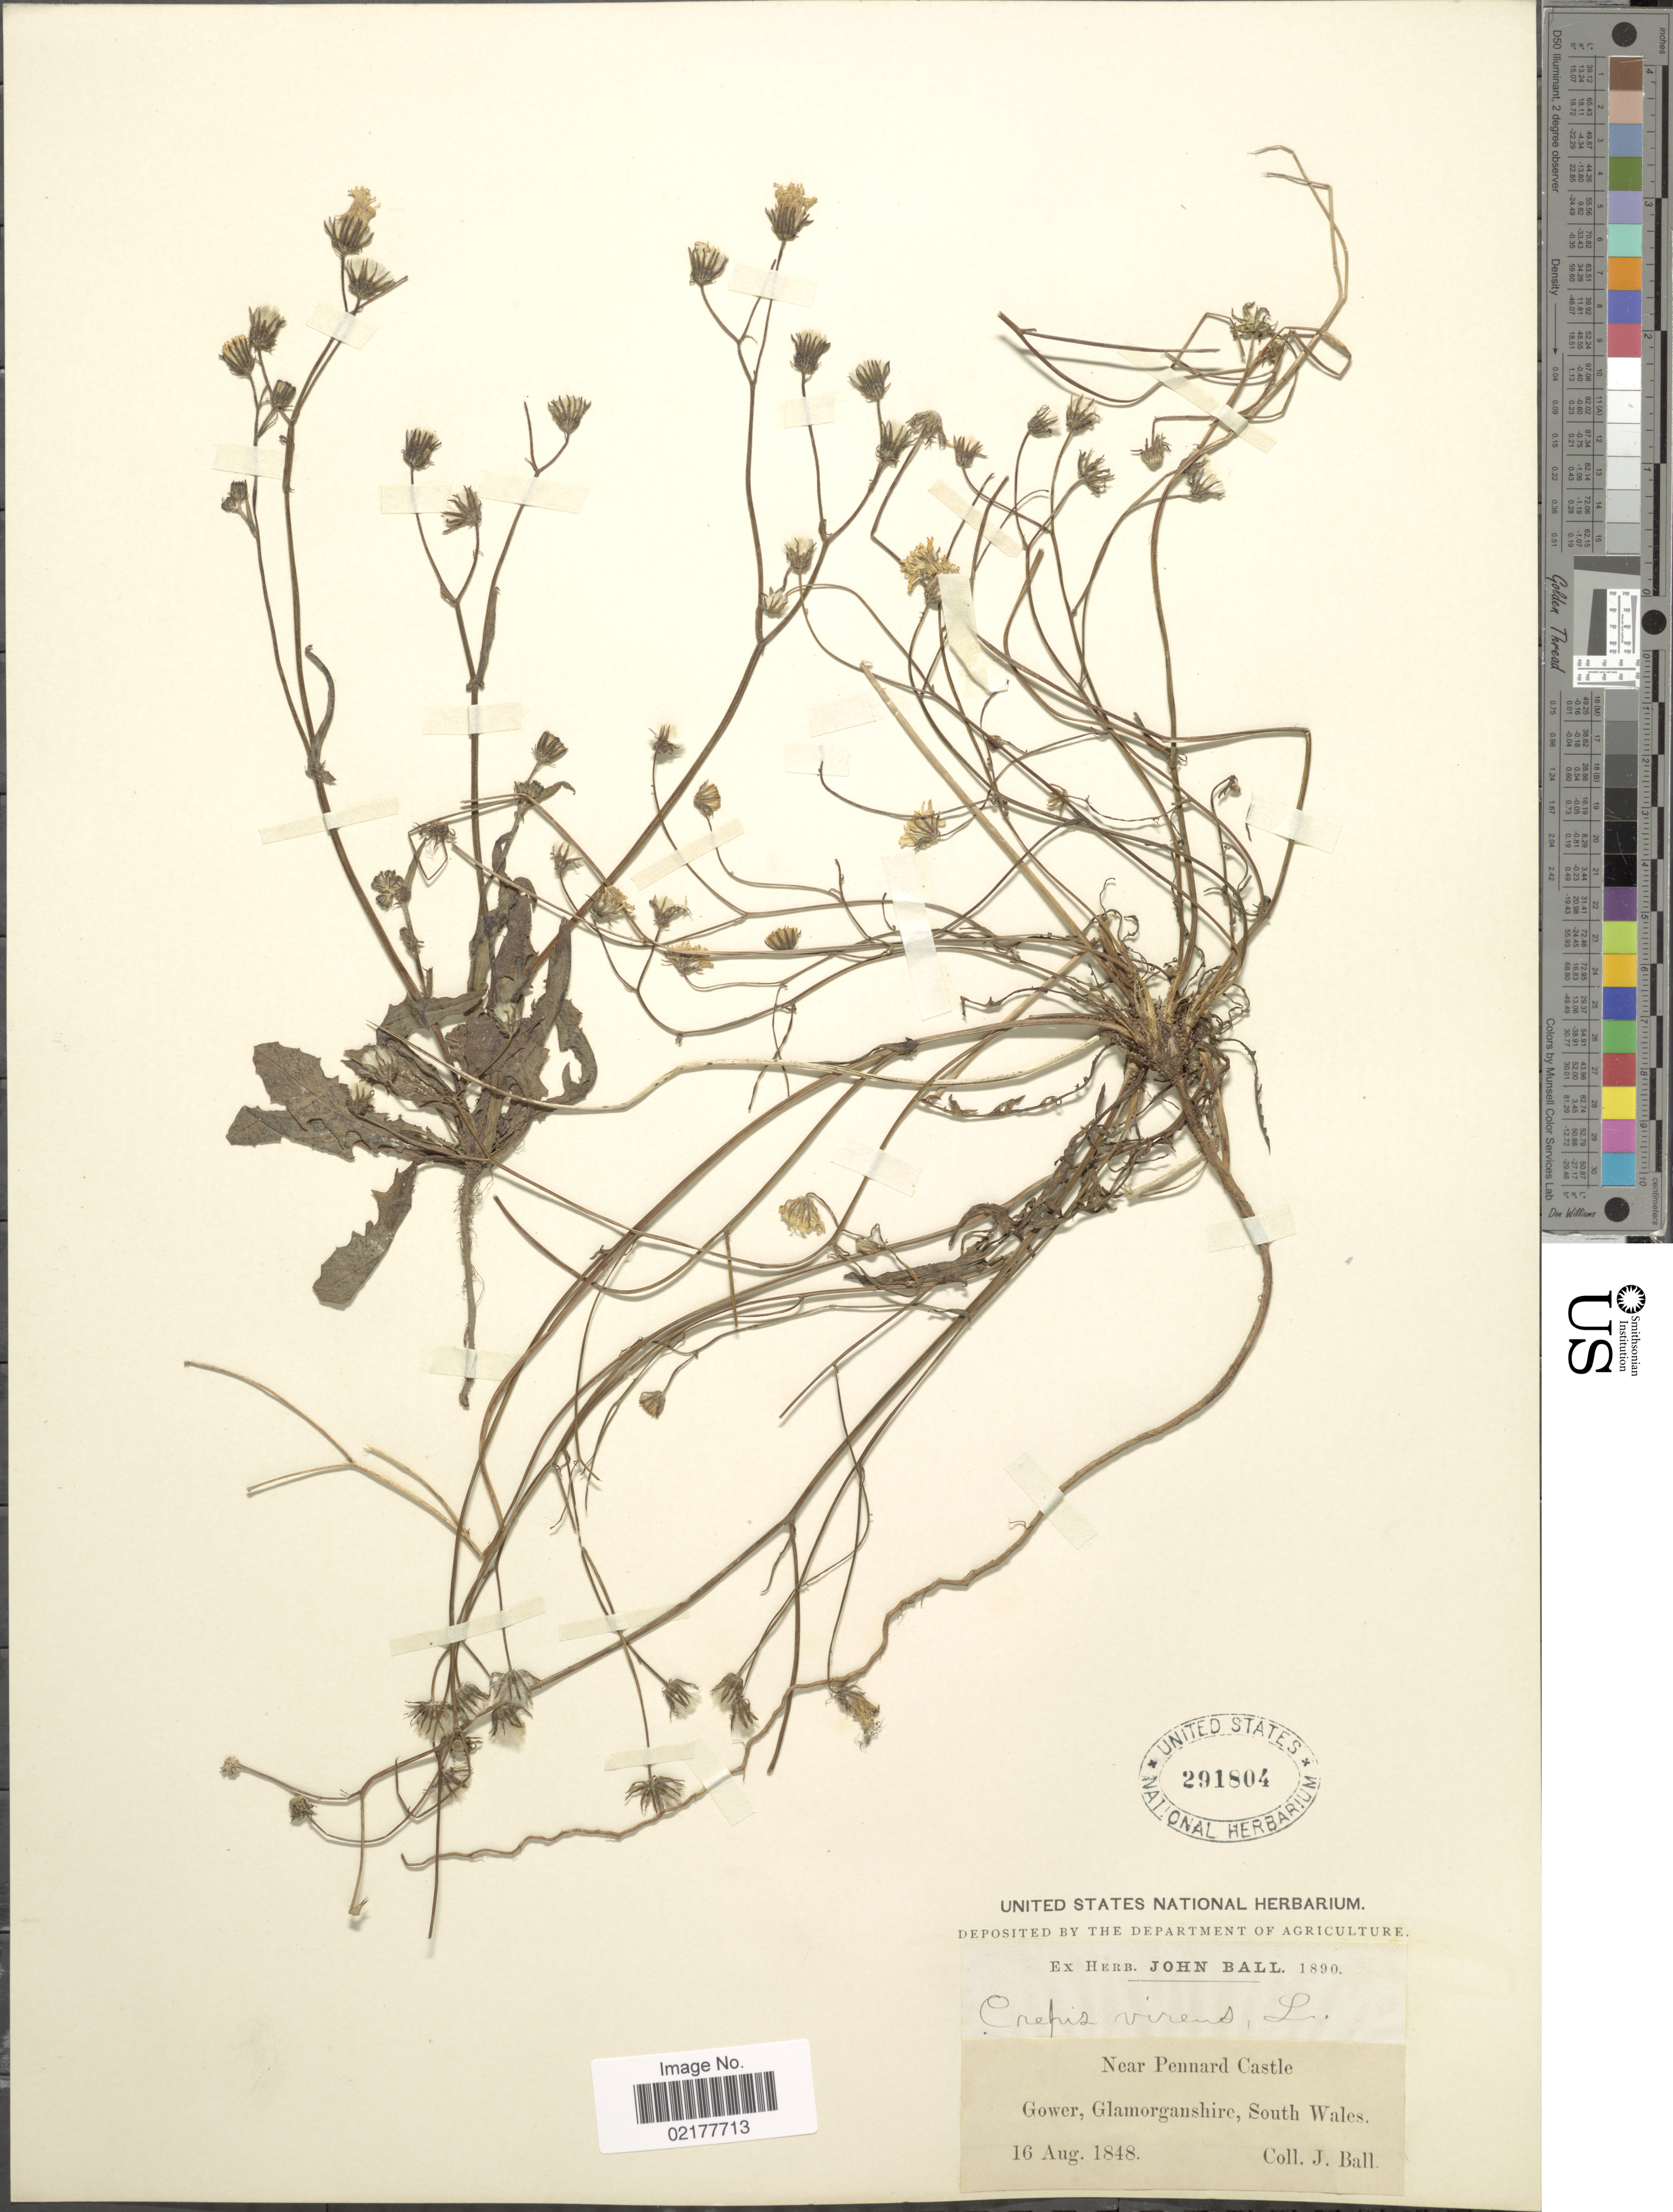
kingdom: Plantae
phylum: Tracheophyta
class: Magnoliopsida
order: Asterales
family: Asteraceae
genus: Crepis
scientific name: Crepis capillaris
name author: (L.) Wallr.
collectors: J. Ball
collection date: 1848-08-16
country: United Kingdom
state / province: Wales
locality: Near Pennard Castle. Gower, Galmorganshire, South Wales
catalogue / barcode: US 291804